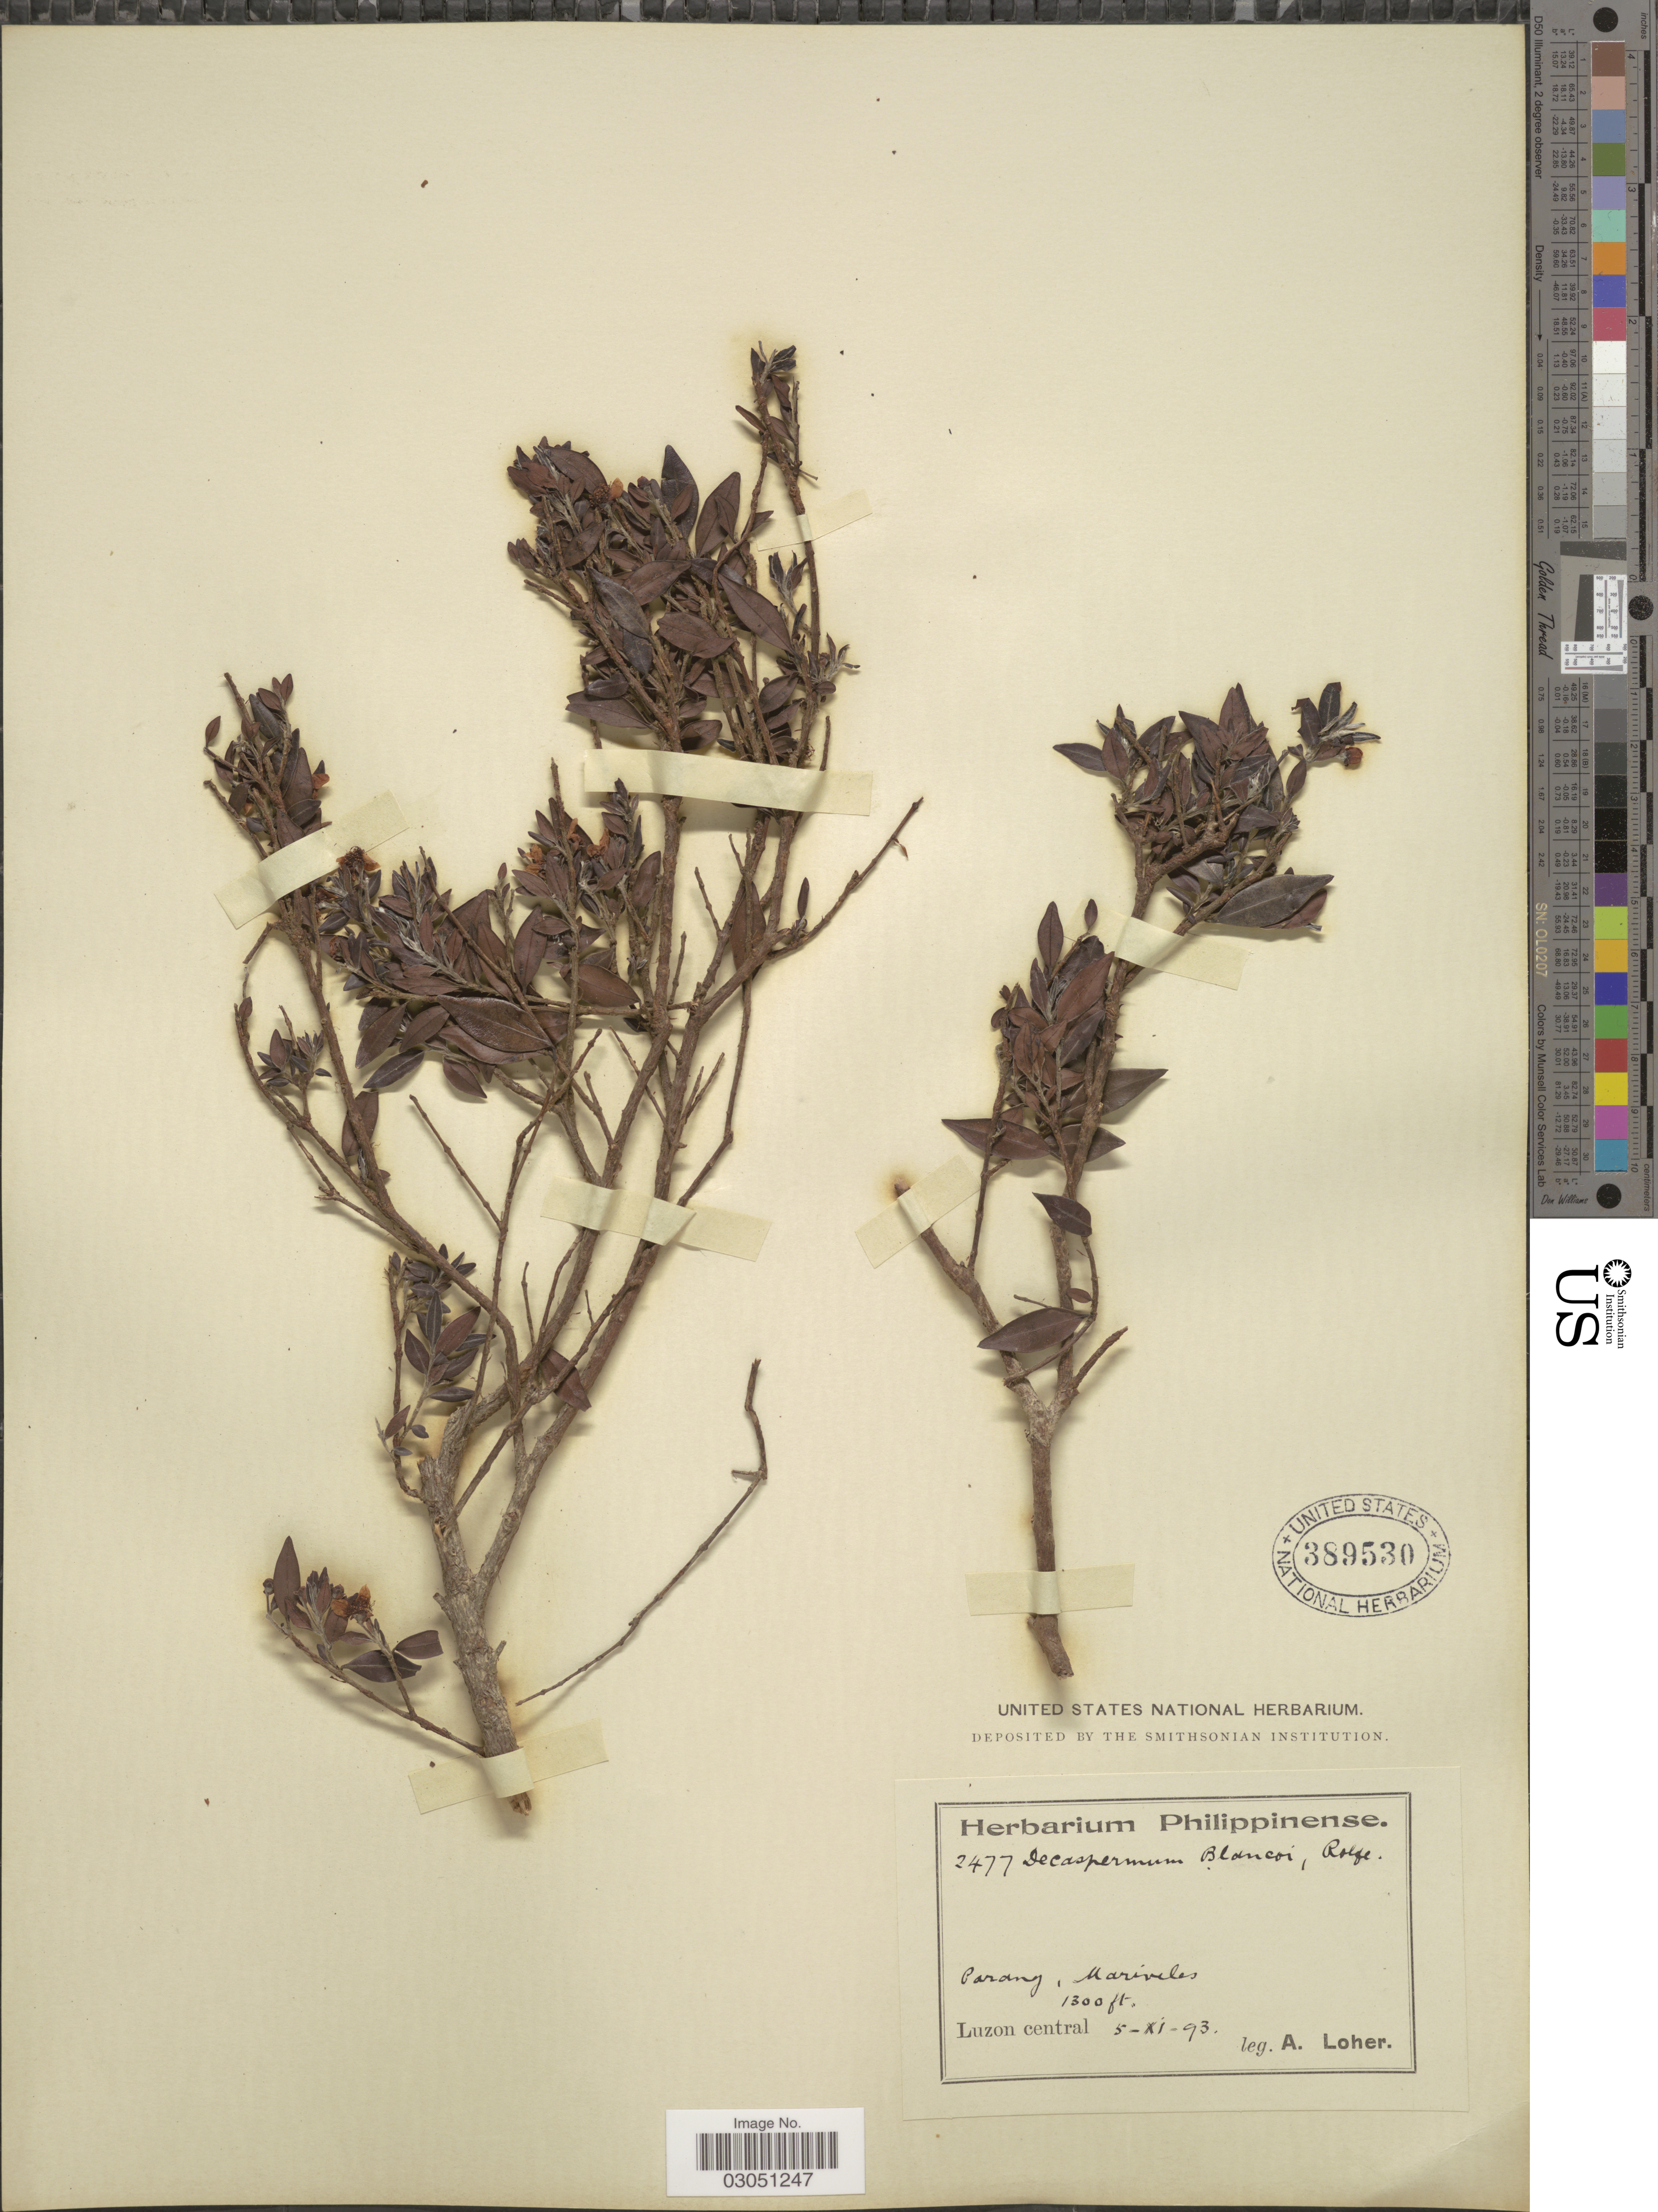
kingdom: Plantae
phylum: Tracheophyta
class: Magnoliopsida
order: Myrtales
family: Myrtaceae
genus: Decaspermum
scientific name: Decaspermum blancoi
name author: Vidal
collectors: A. Loher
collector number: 2477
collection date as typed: Transcribed d/m/y: 5/11/93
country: Philippines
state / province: Central Luzon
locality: Parang, Mariveles, Luzon central.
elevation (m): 396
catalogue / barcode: US 389530